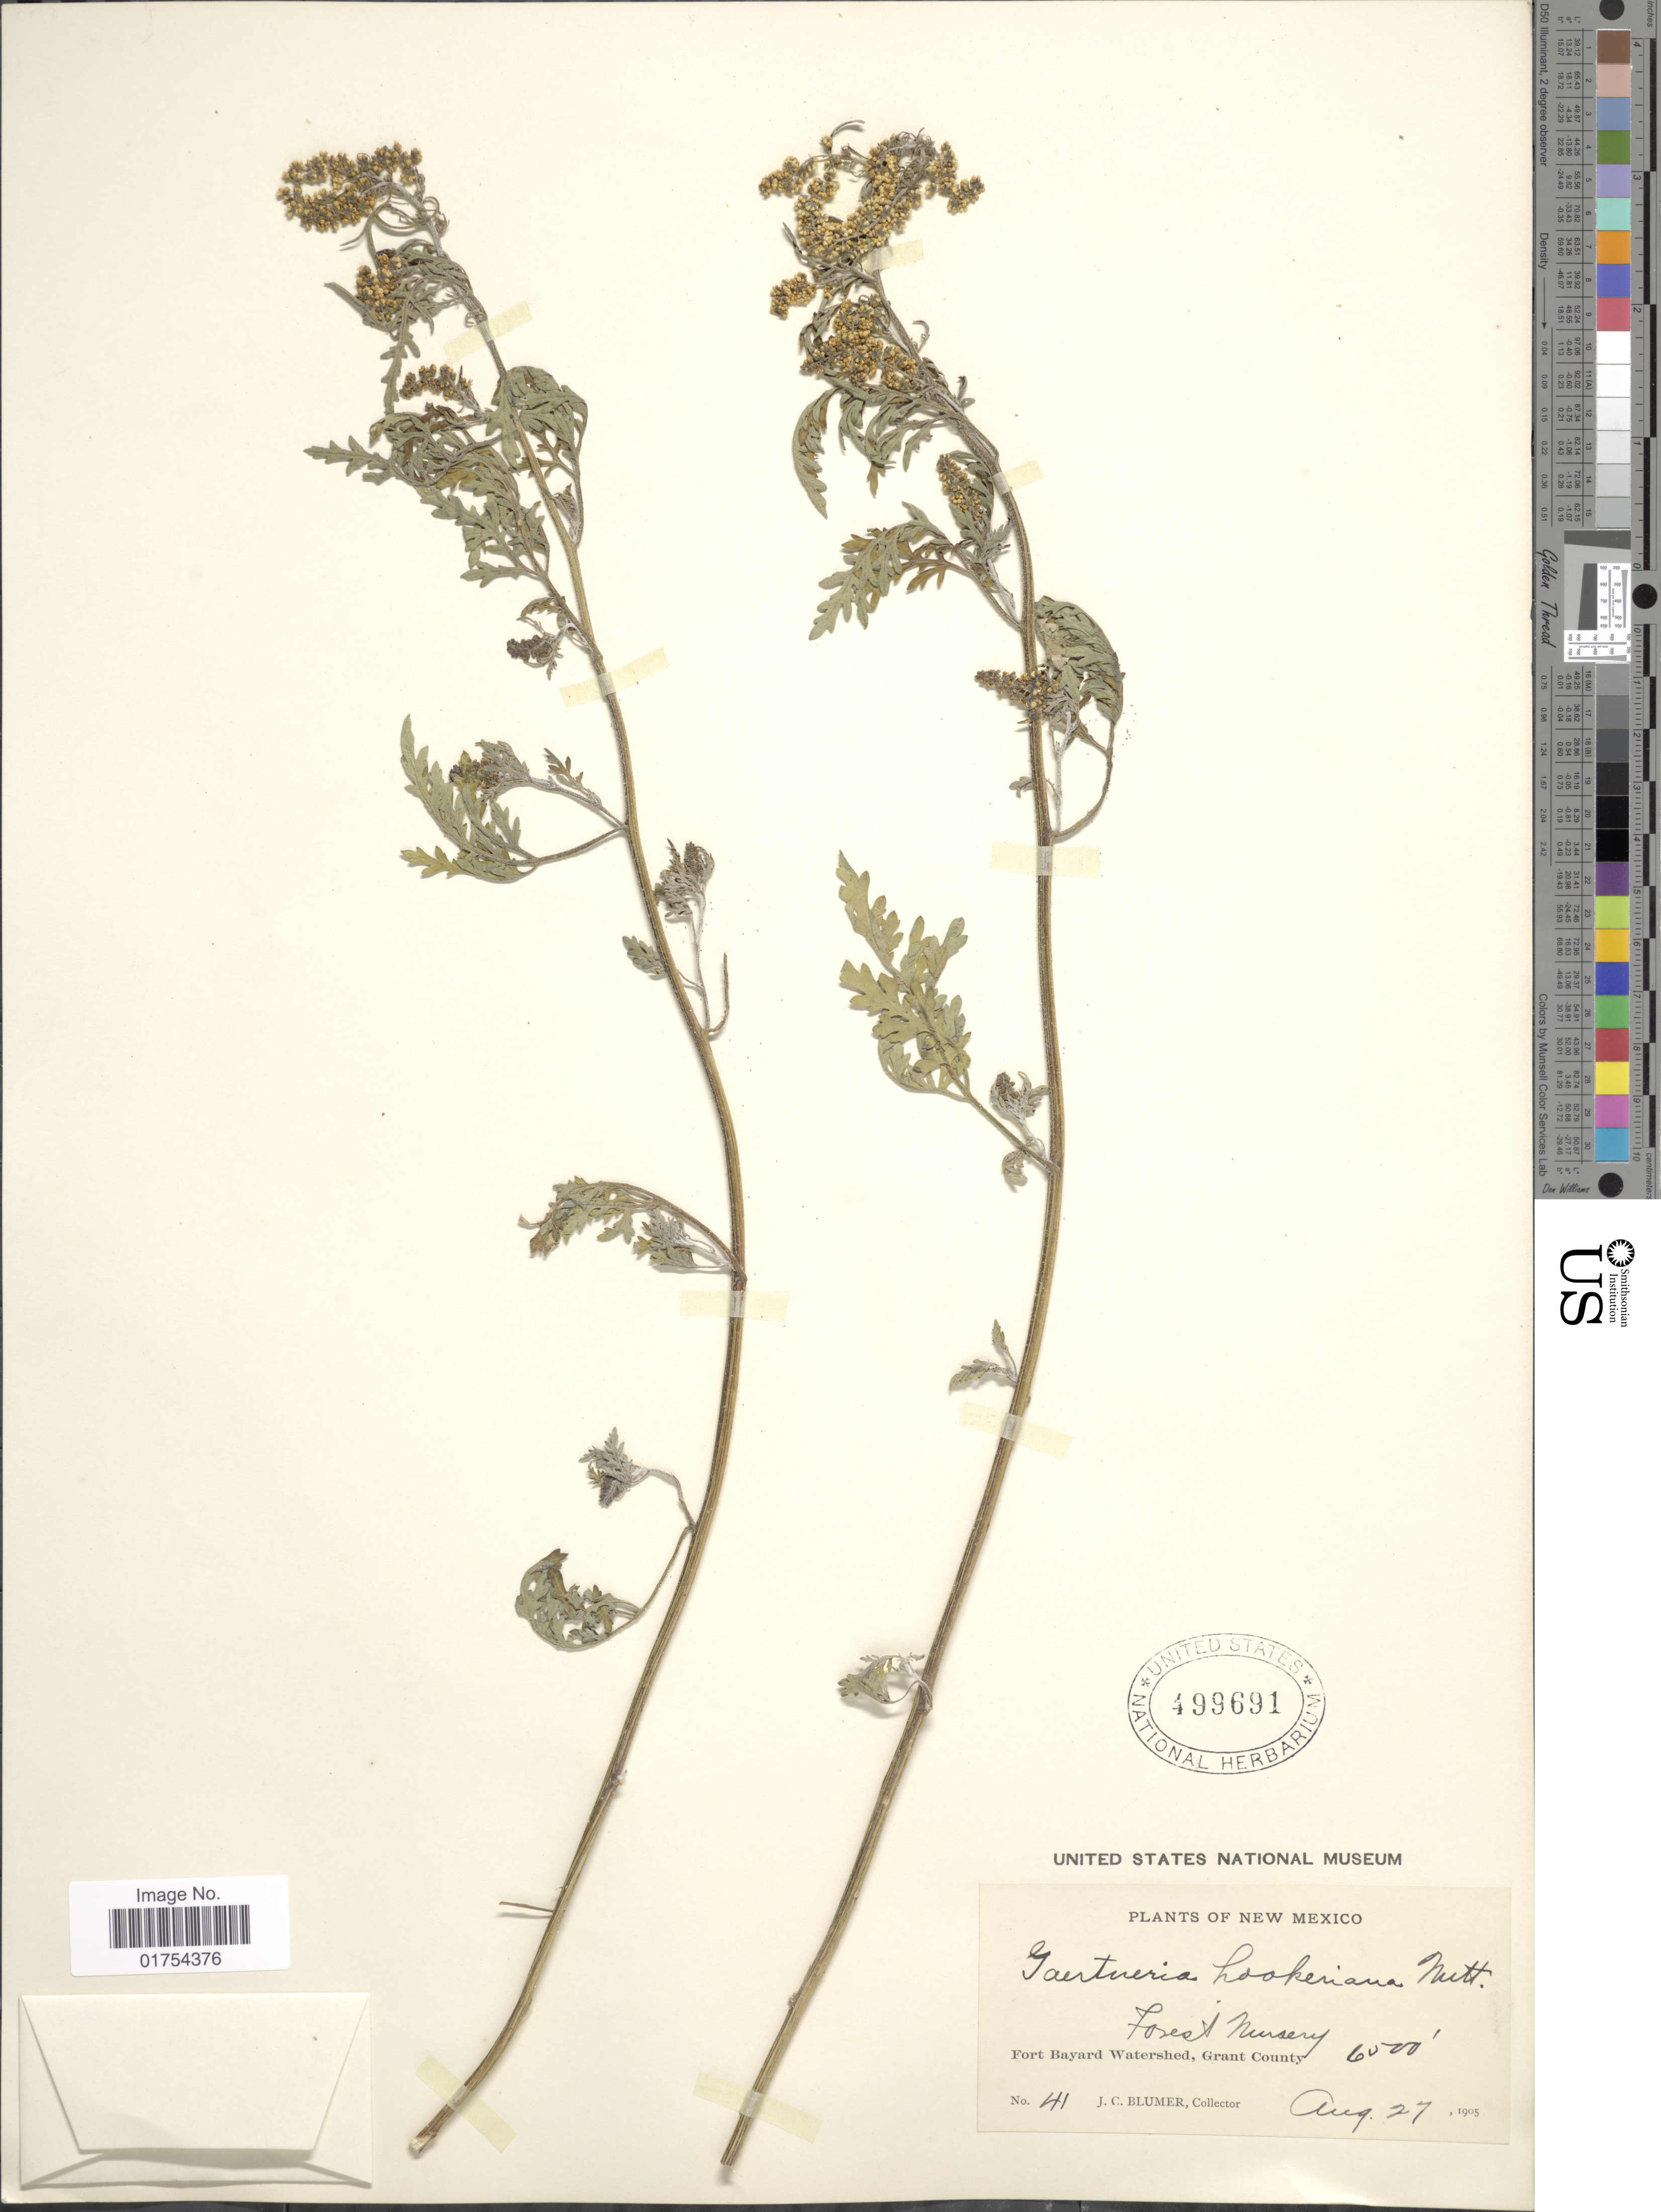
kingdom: Plantae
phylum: Tracheophyta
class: Magnoliopsida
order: Asterales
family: Asteraceae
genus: Franseria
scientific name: Franseria acanthicarpa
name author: Coville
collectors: J. C. Blumer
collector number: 41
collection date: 1905-08-27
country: United States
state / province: New Mexico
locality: Forest Nursery, Fort Bayard, Grant County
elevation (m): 1981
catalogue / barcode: US 499691